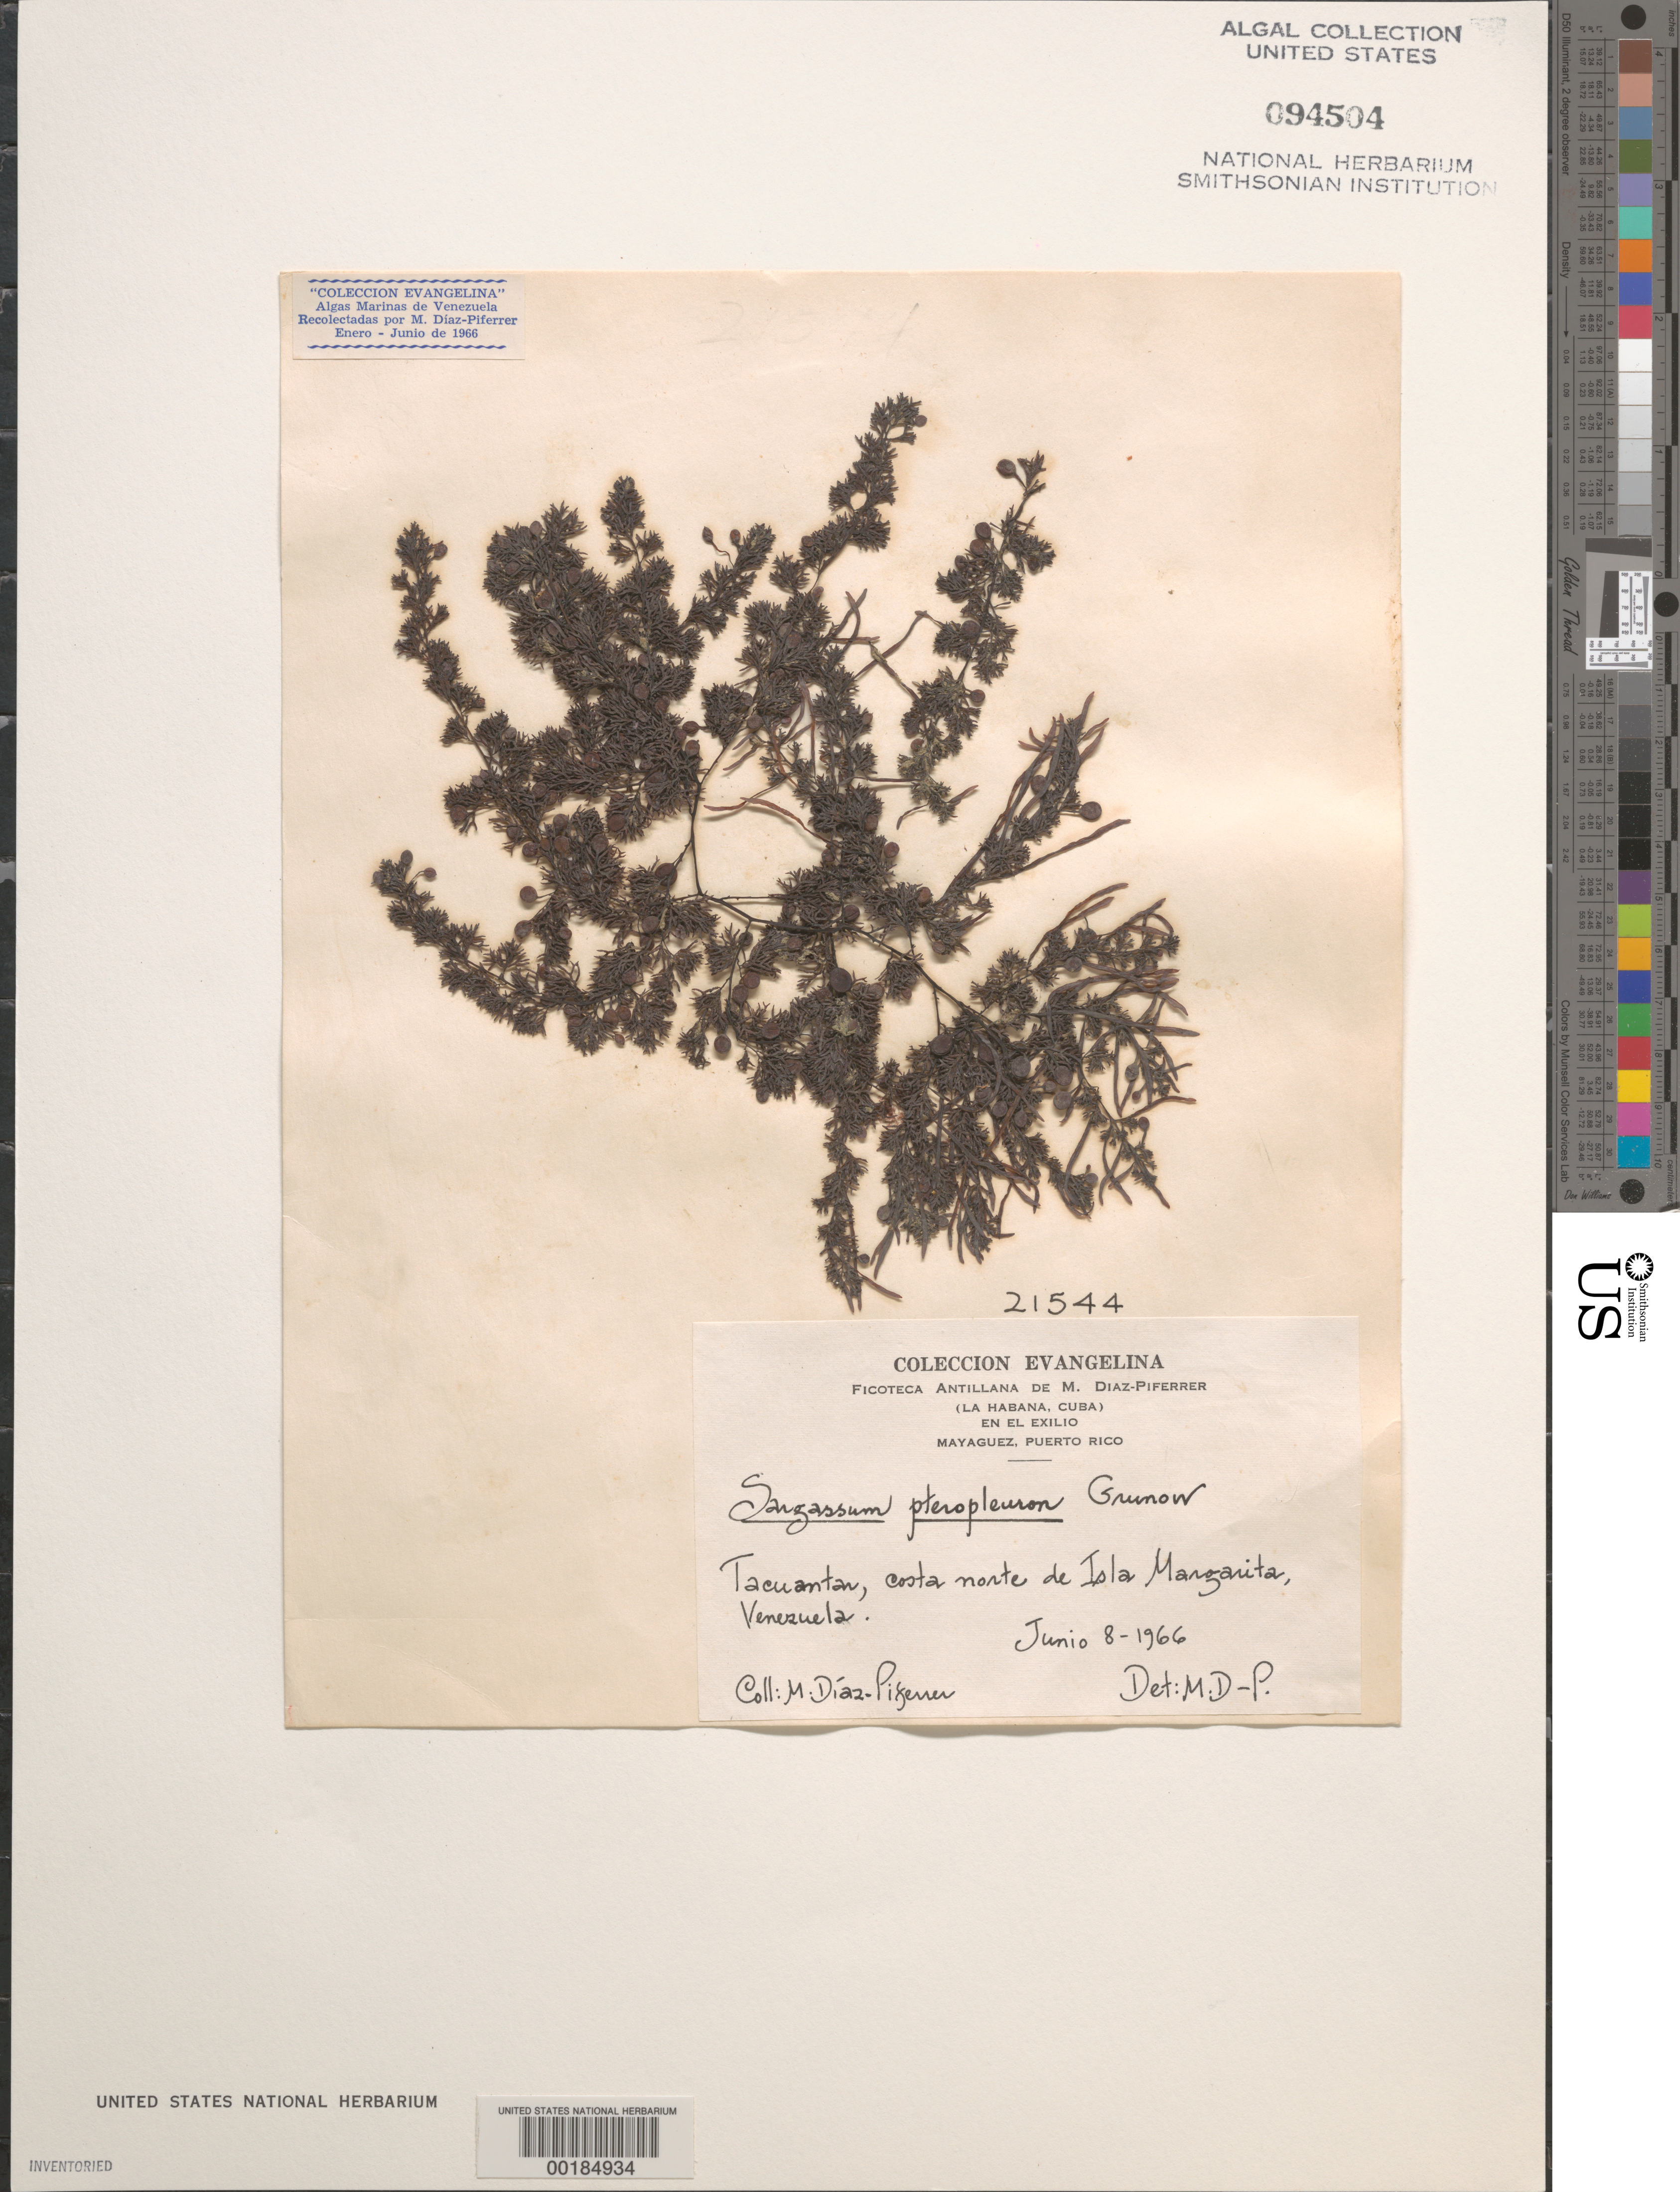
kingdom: Chromista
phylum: Ochrophyta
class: Phaeophyceae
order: Fucales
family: Sargassaceae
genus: Sargassum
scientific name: Sargassum pteropleuron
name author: Grunow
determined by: Diaz-Piferrer, M.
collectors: M. Diaz-Piferrer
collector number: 21544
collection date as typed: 08 Jun 1966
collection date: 1966-06-08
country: Venezuela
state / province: Nueva Esparta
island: Margarita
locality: Tacuantar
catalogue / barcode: US 94504